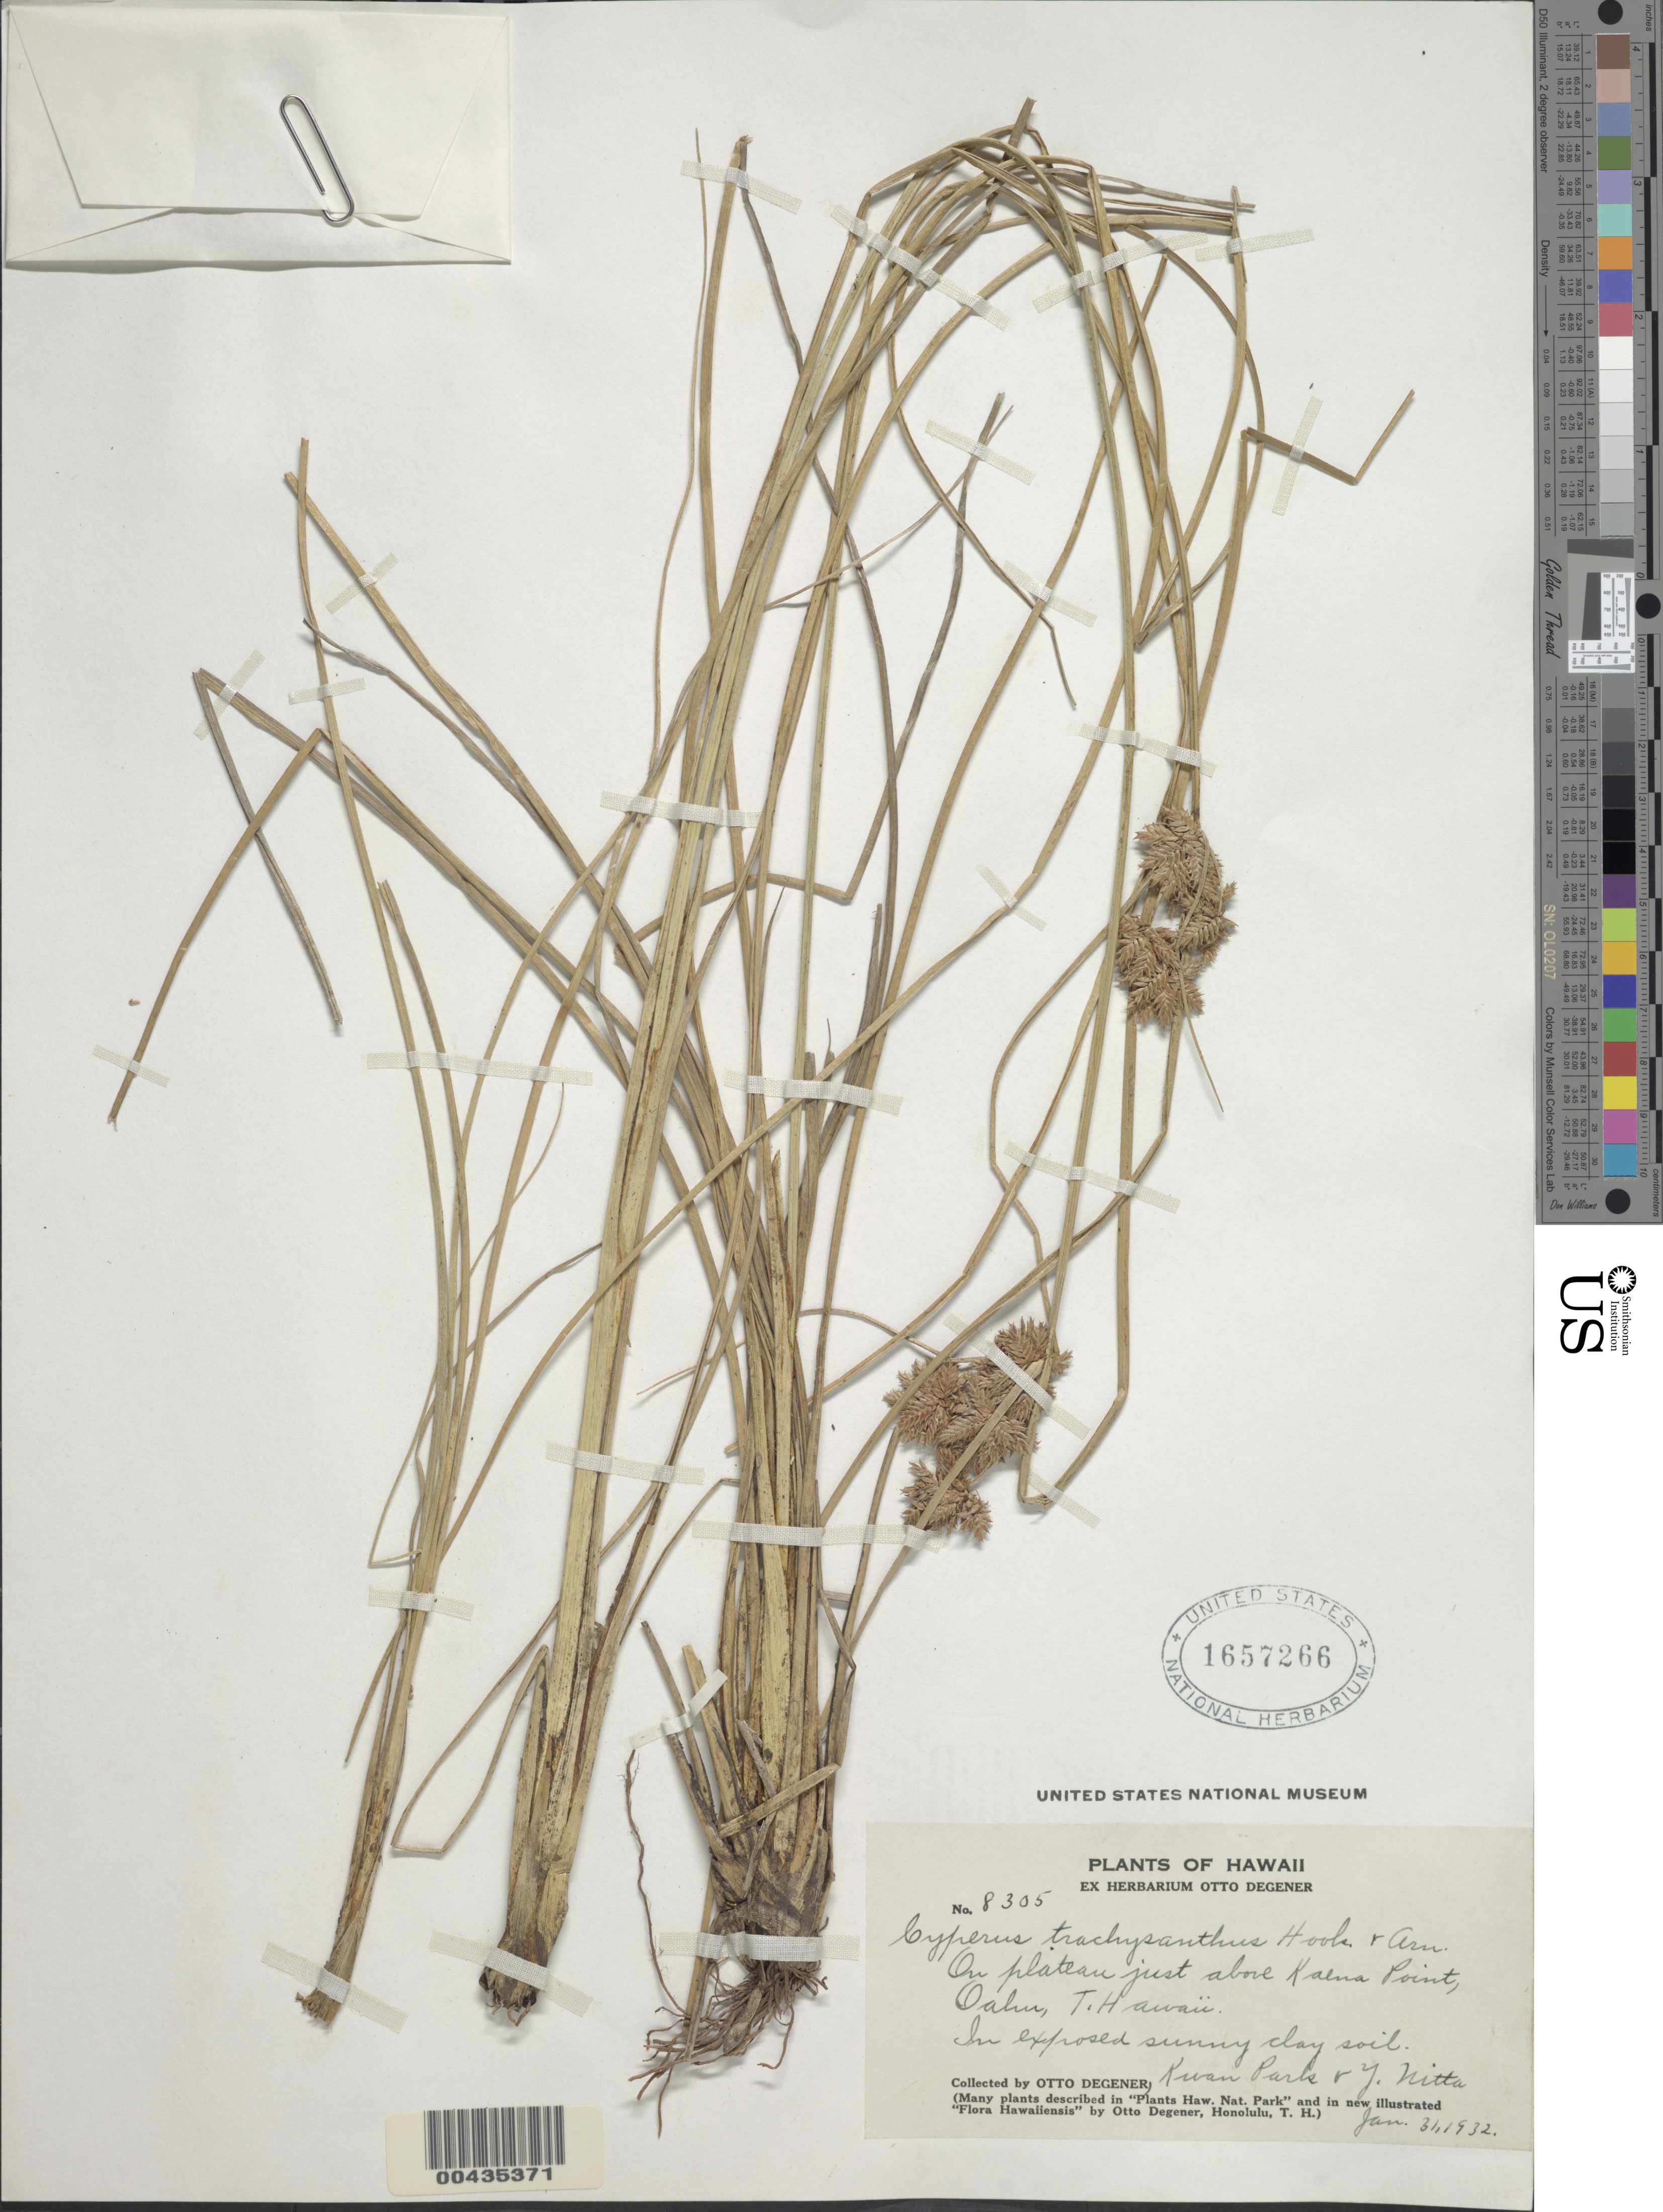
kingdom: Plantae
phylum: Tracheophyta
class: Liliopsida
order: Poales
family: Cyperaceae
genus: Cyperus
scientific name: Cyperus trachysanthos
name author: Hook. & Arn.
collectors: O. Degener, K. Park & Y. Nitta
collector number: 8305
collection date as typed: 31 Jan 1932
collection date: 1932-01-31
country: United States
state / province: Hawaii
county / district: Honolulu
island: Oahu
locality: On plateau just above Kaena Point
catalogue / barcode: US 1657266